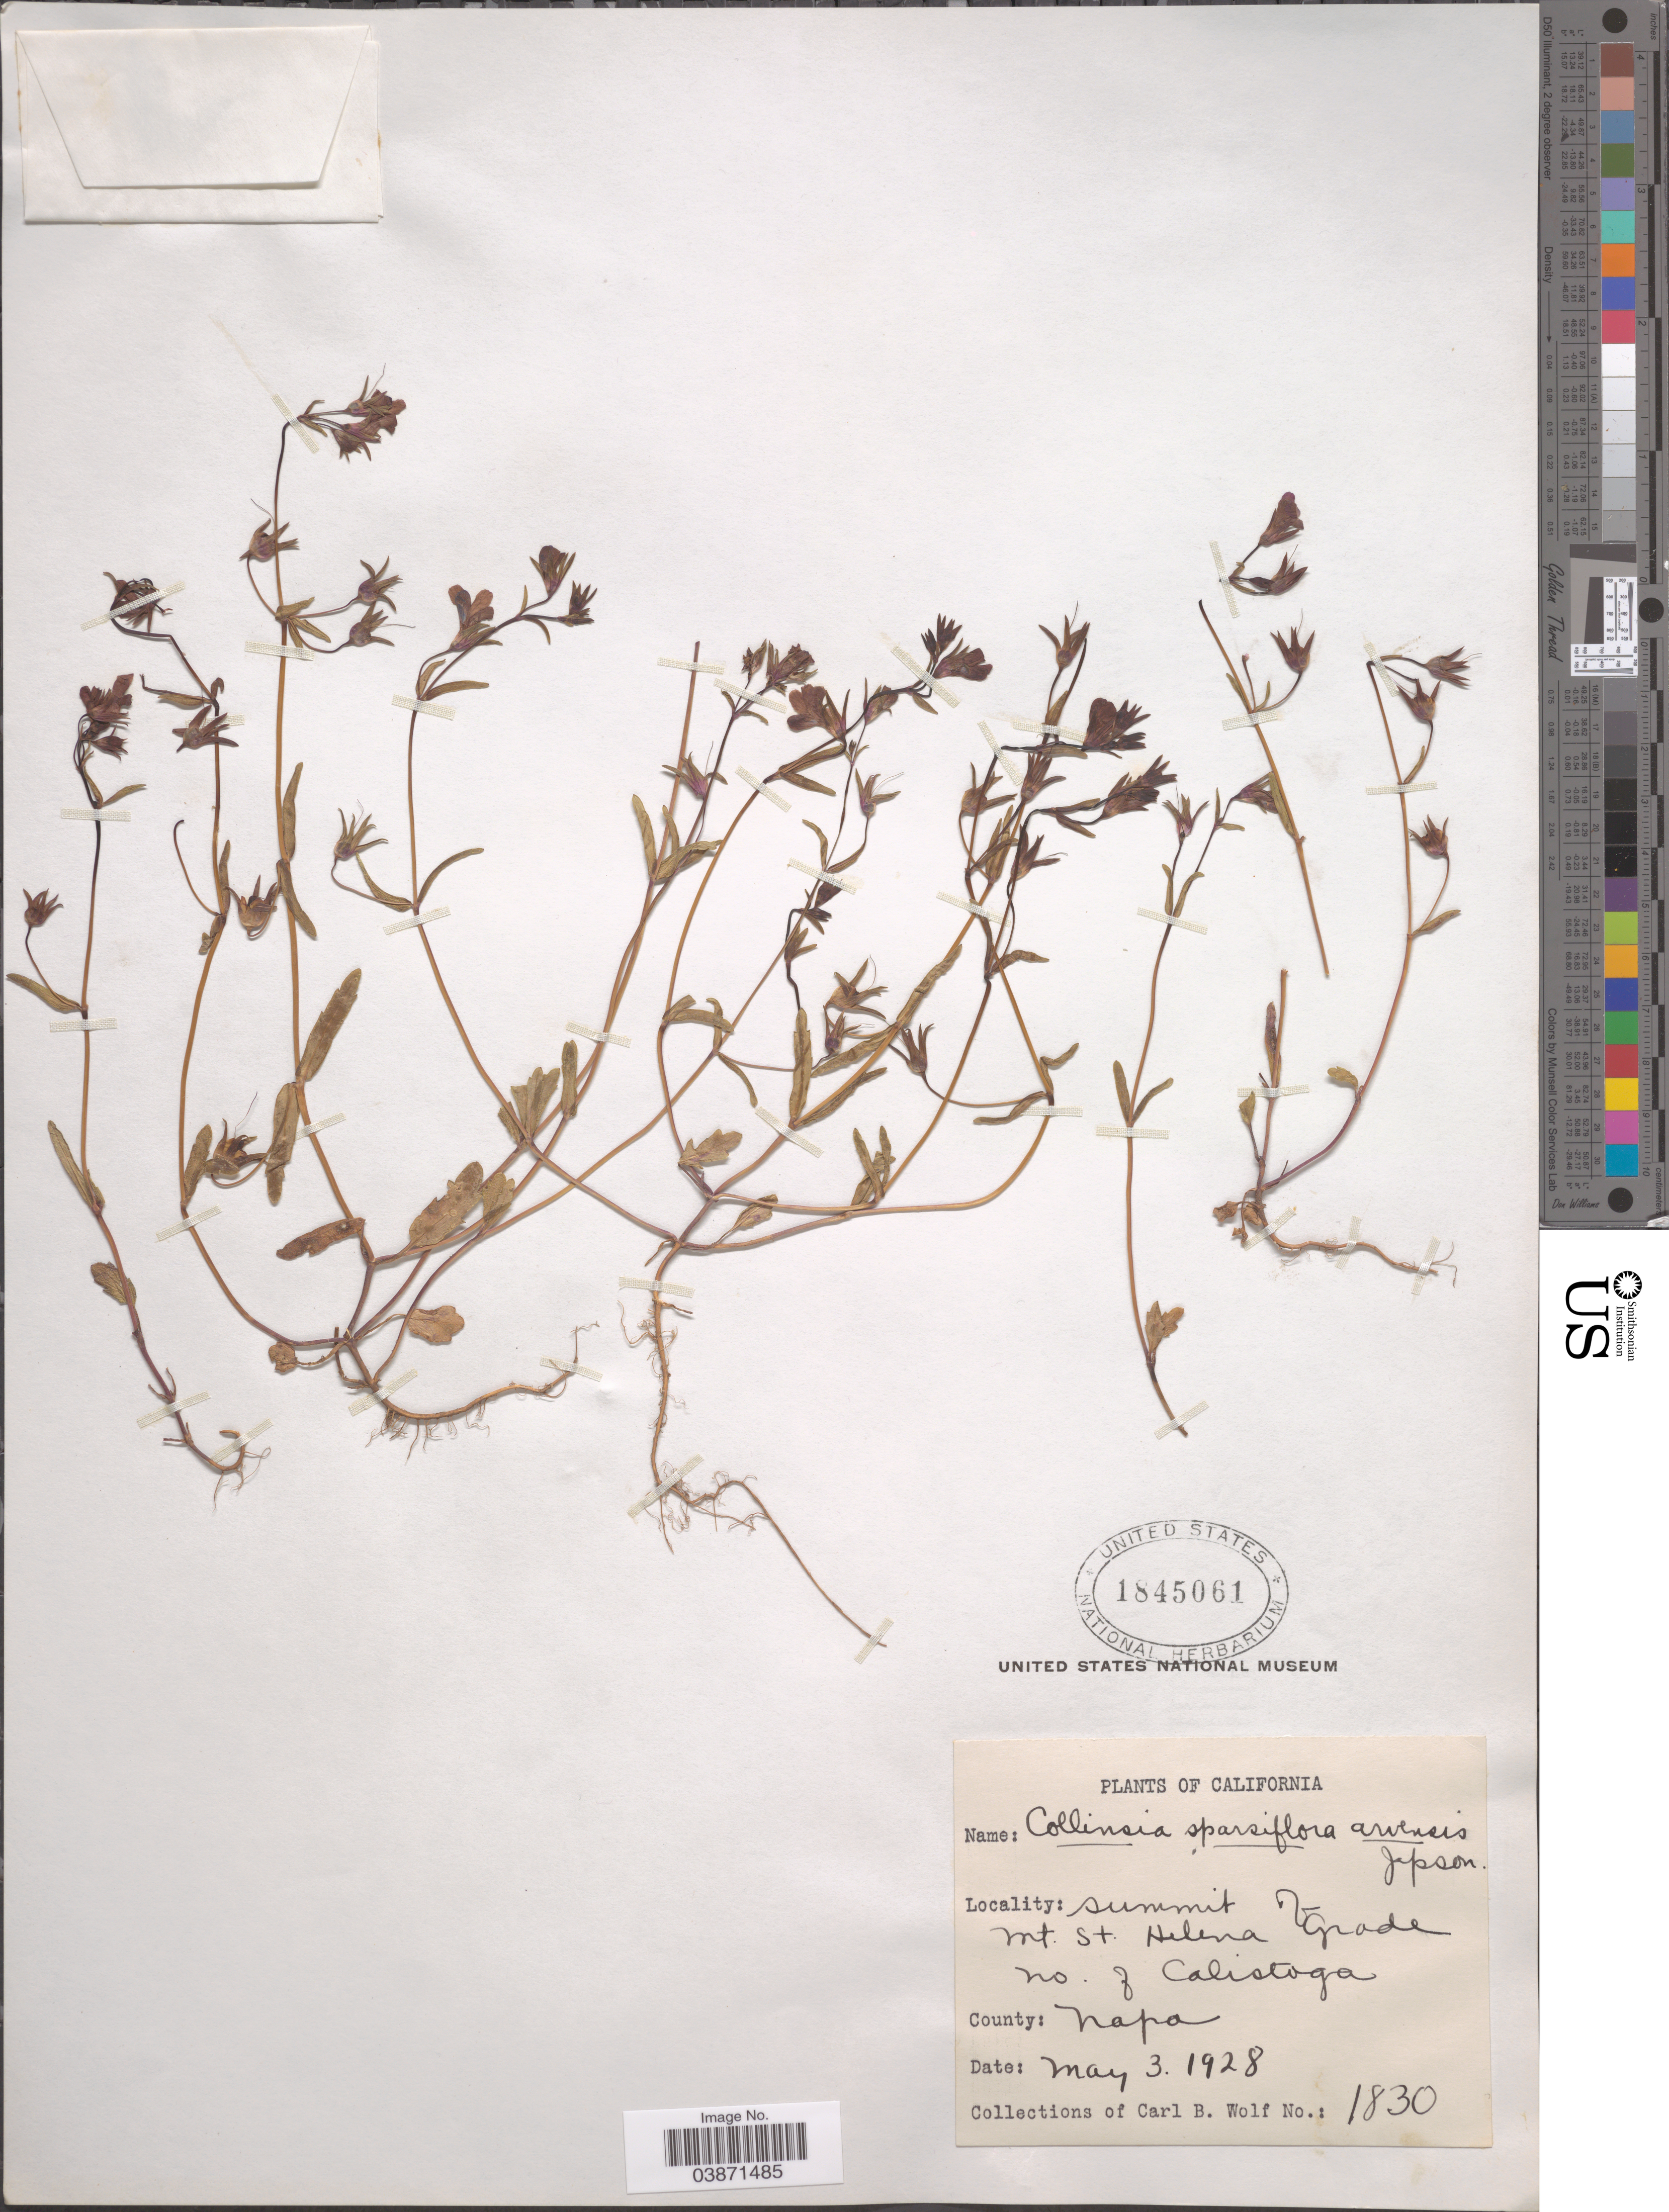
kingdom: Plantae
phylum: Tracheophyta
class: Magnoliopsida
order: Lamiales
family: Plantaginaceae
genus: Collinsia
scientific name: Collinsia sparsiflora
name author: Fisch. & C.A. Mey.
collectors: C. B. Wolf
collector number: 1830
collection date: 1928-05-03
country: United States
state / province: California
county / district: Napa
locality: Summit of Mt. St. Helena Grade no. of Calistoga. County: Napa.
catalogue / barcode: US 1845061